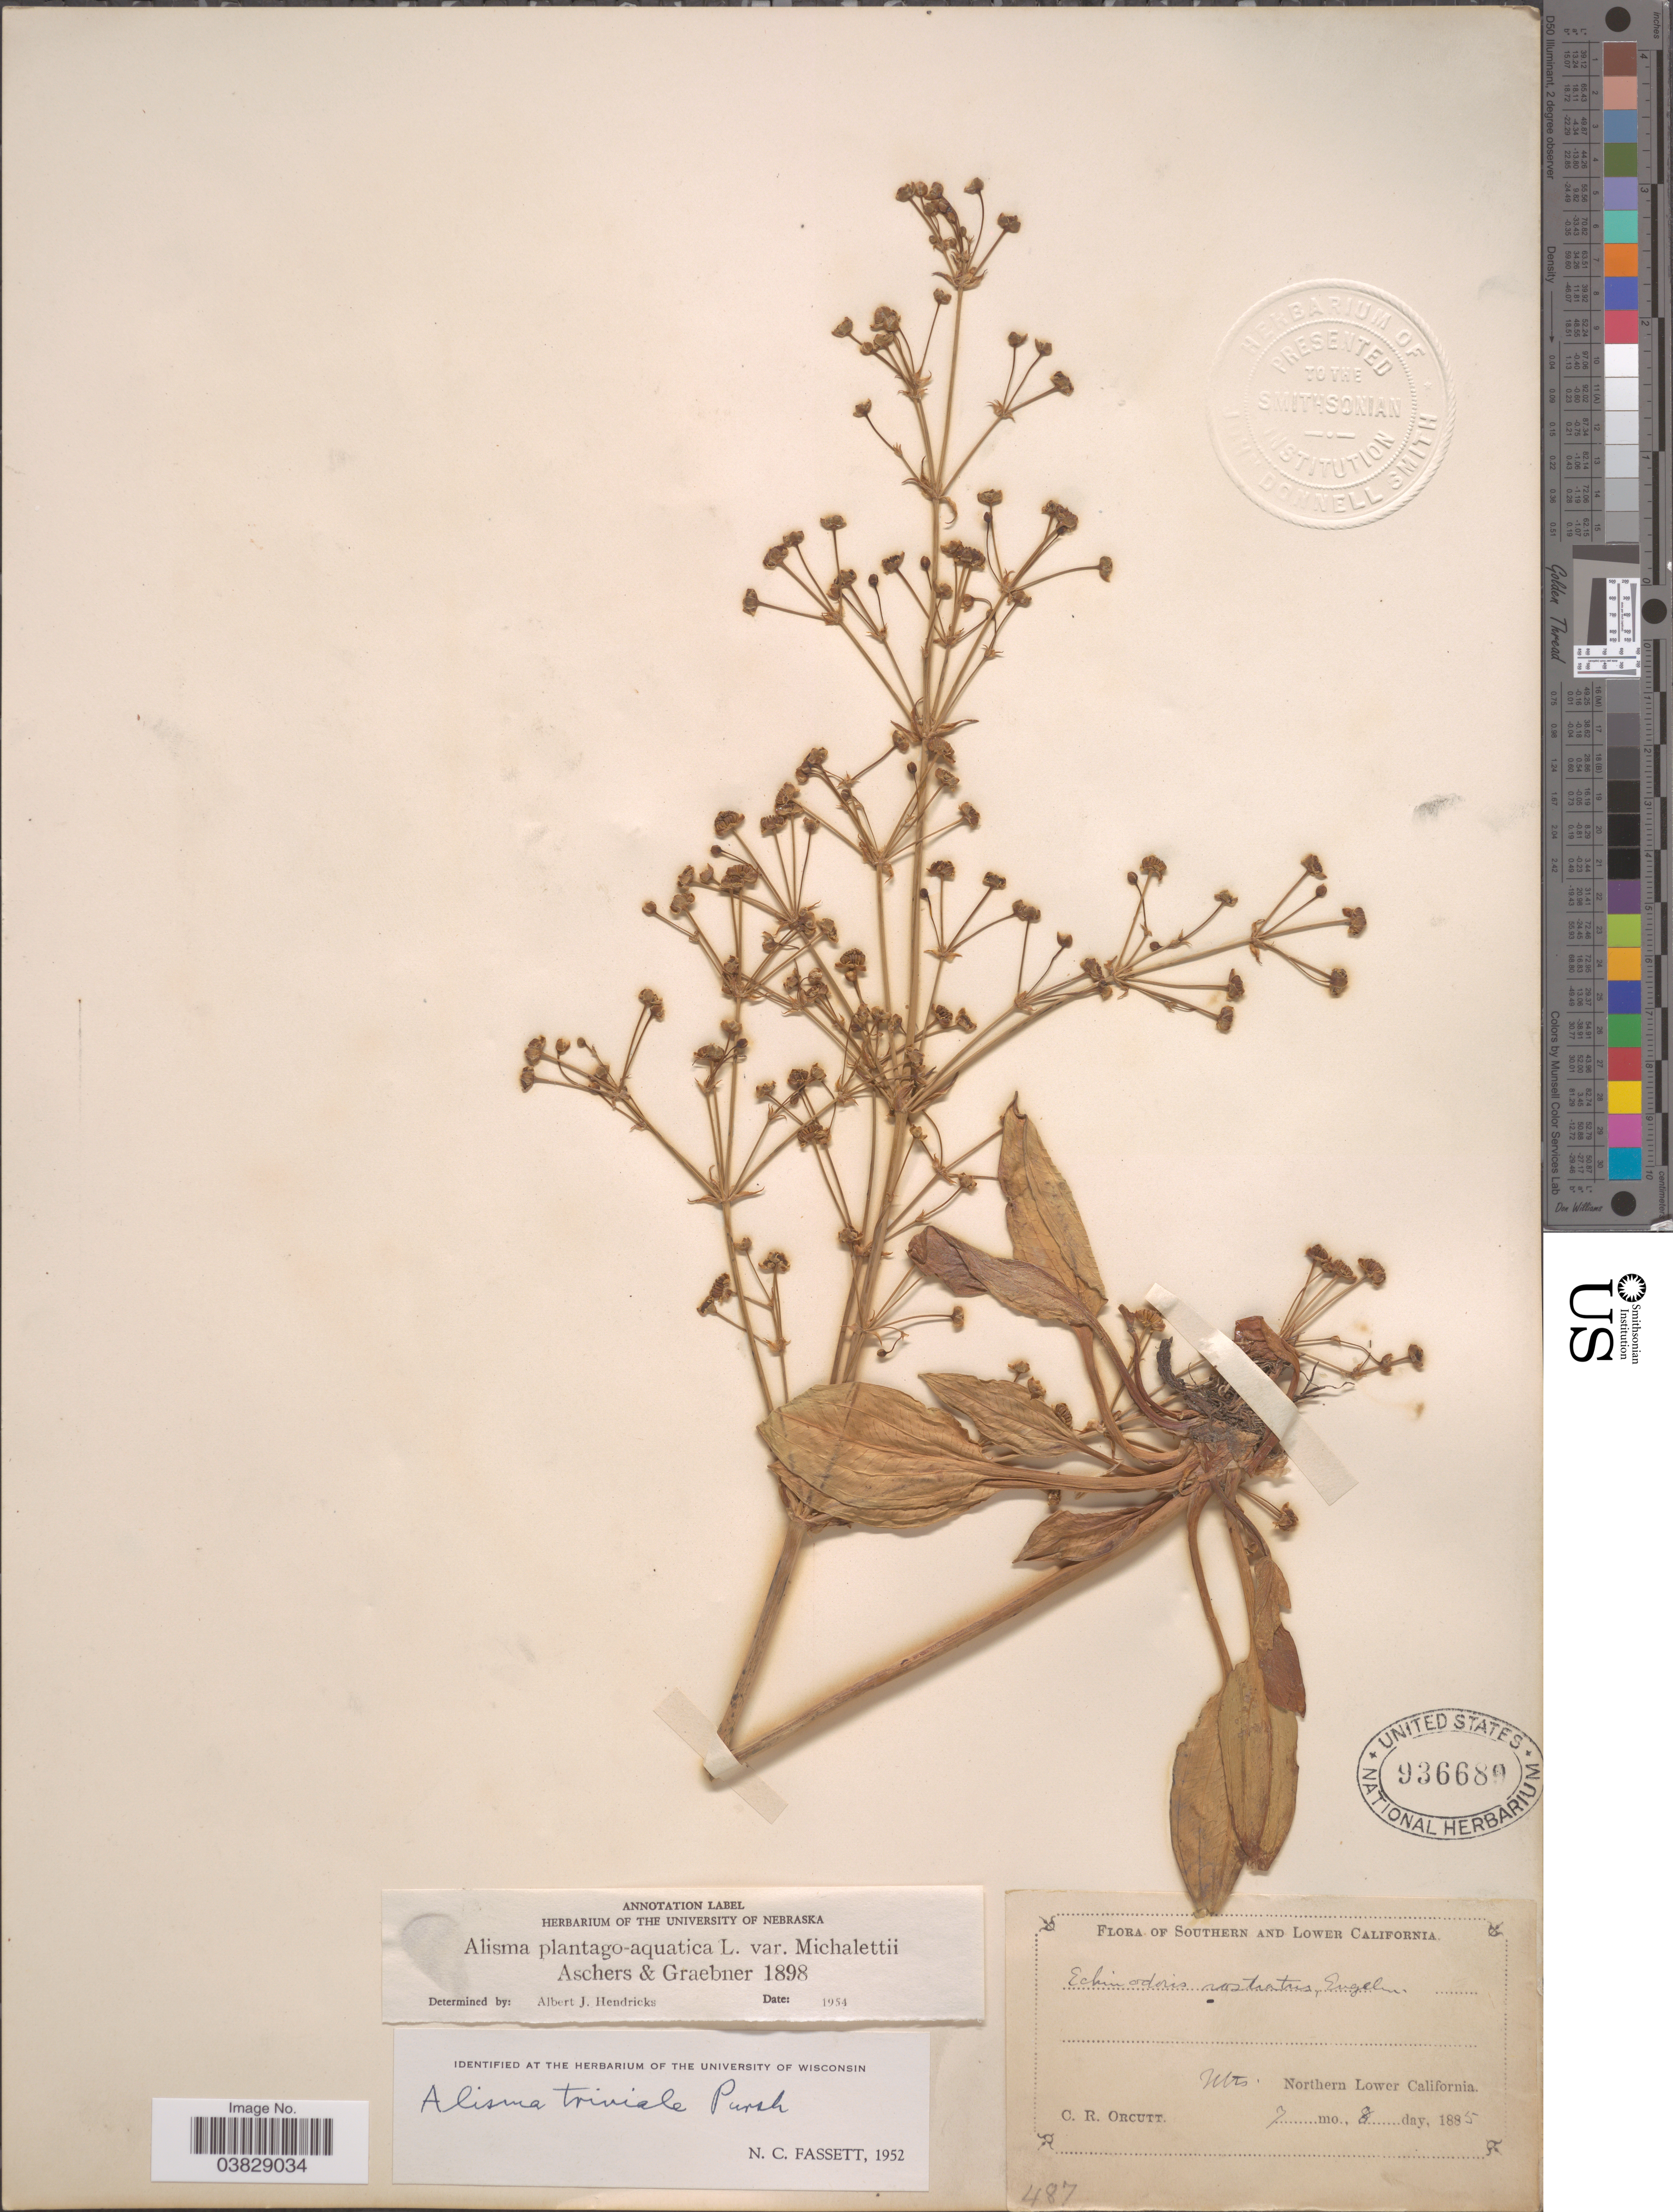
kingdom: Plantae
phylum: Tracheophyta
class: Liliopsida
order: Alismatales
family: Alismataceae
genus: Alisma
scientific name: Alisma sp.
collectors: C. R. Orcutt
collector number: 487?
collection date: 1885-07-08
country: United States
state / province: California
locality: Southern and Lower California. Mts. Northern California.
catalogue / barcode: US 936680